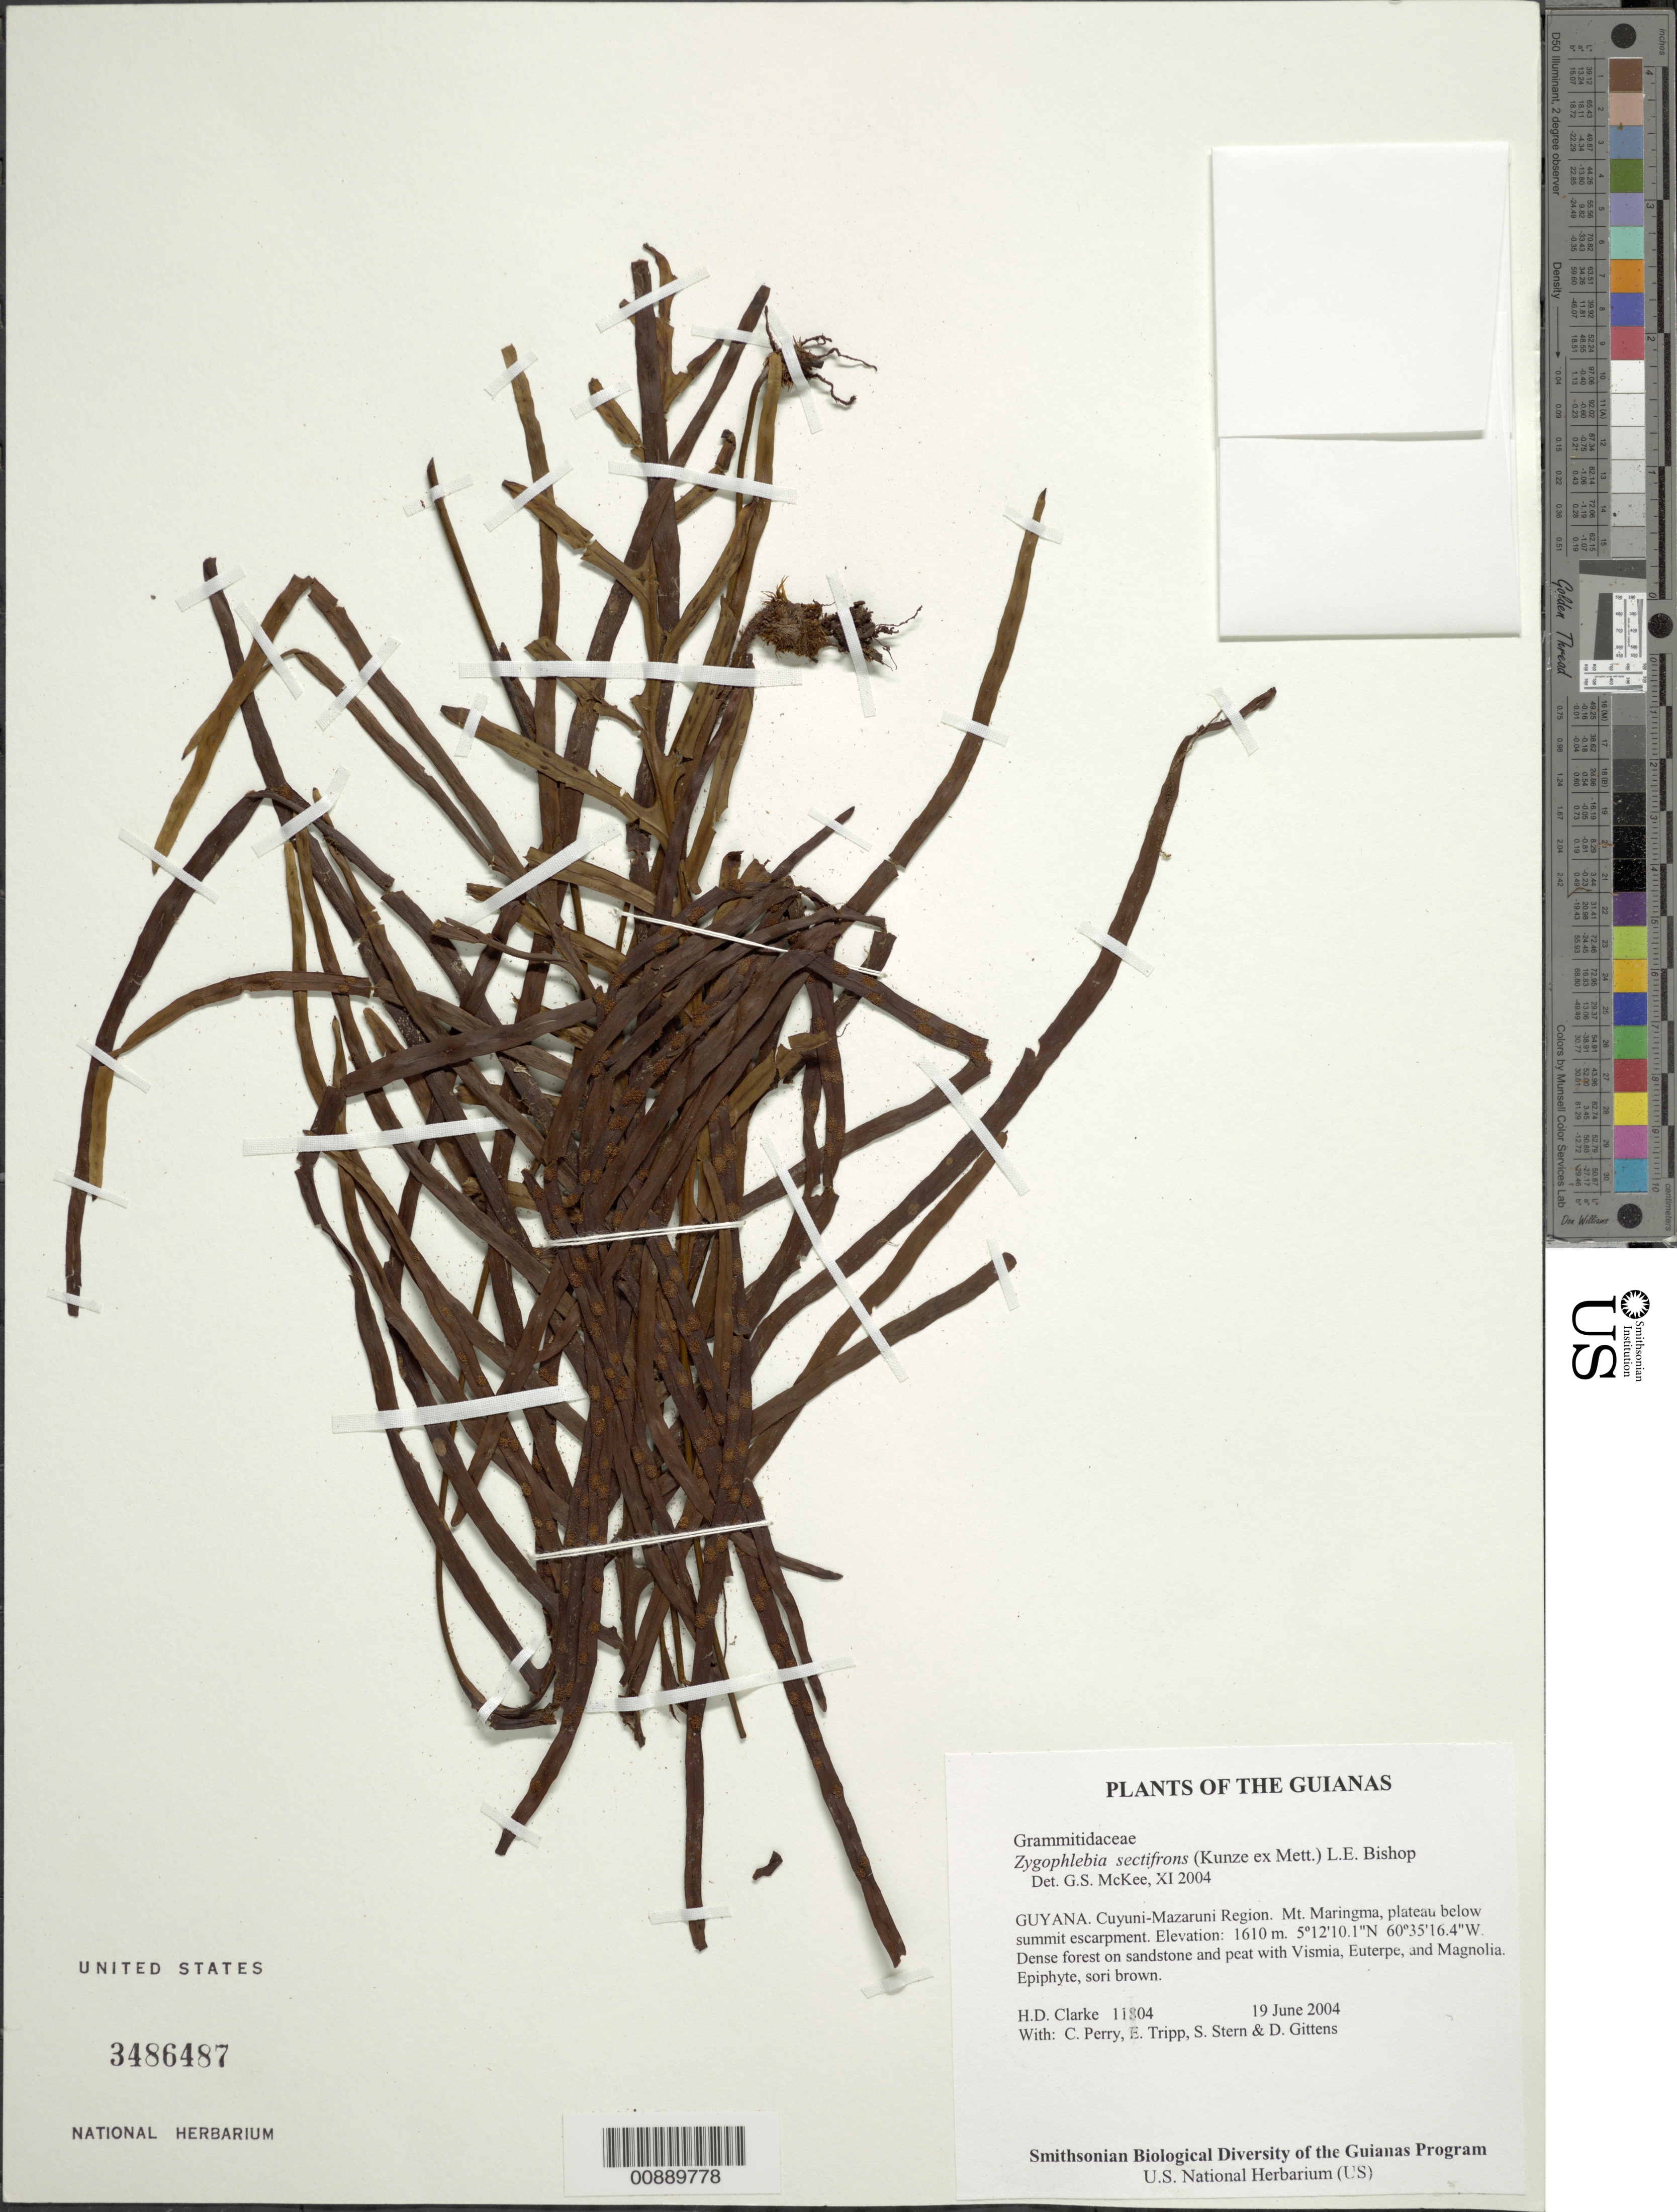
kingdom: Plantae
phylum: Tracheophyta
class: Polypodiopsida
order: Polypodiales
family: Polypodiaceae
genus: Zygophlebia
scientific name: Zygophlebia sectifrons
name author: (Kunze ex Mett.) L.E. Bishop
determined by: McKee, G. S., (US), NMNH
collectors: H. D. Clarke, C. Perry, E. Tripp, S. R. Stern & D. Gittens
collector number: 11804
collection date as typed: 19 June 2004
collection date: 2004-06-19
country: Guyana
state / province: Cuyuni-Mazaruni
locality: Mt. Maringma, plateau below summit escarpment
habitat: Dense forest on sandstone and peat with Vismia, Euterpe, and Magnolia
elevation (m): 1610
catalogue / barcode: US 3486487